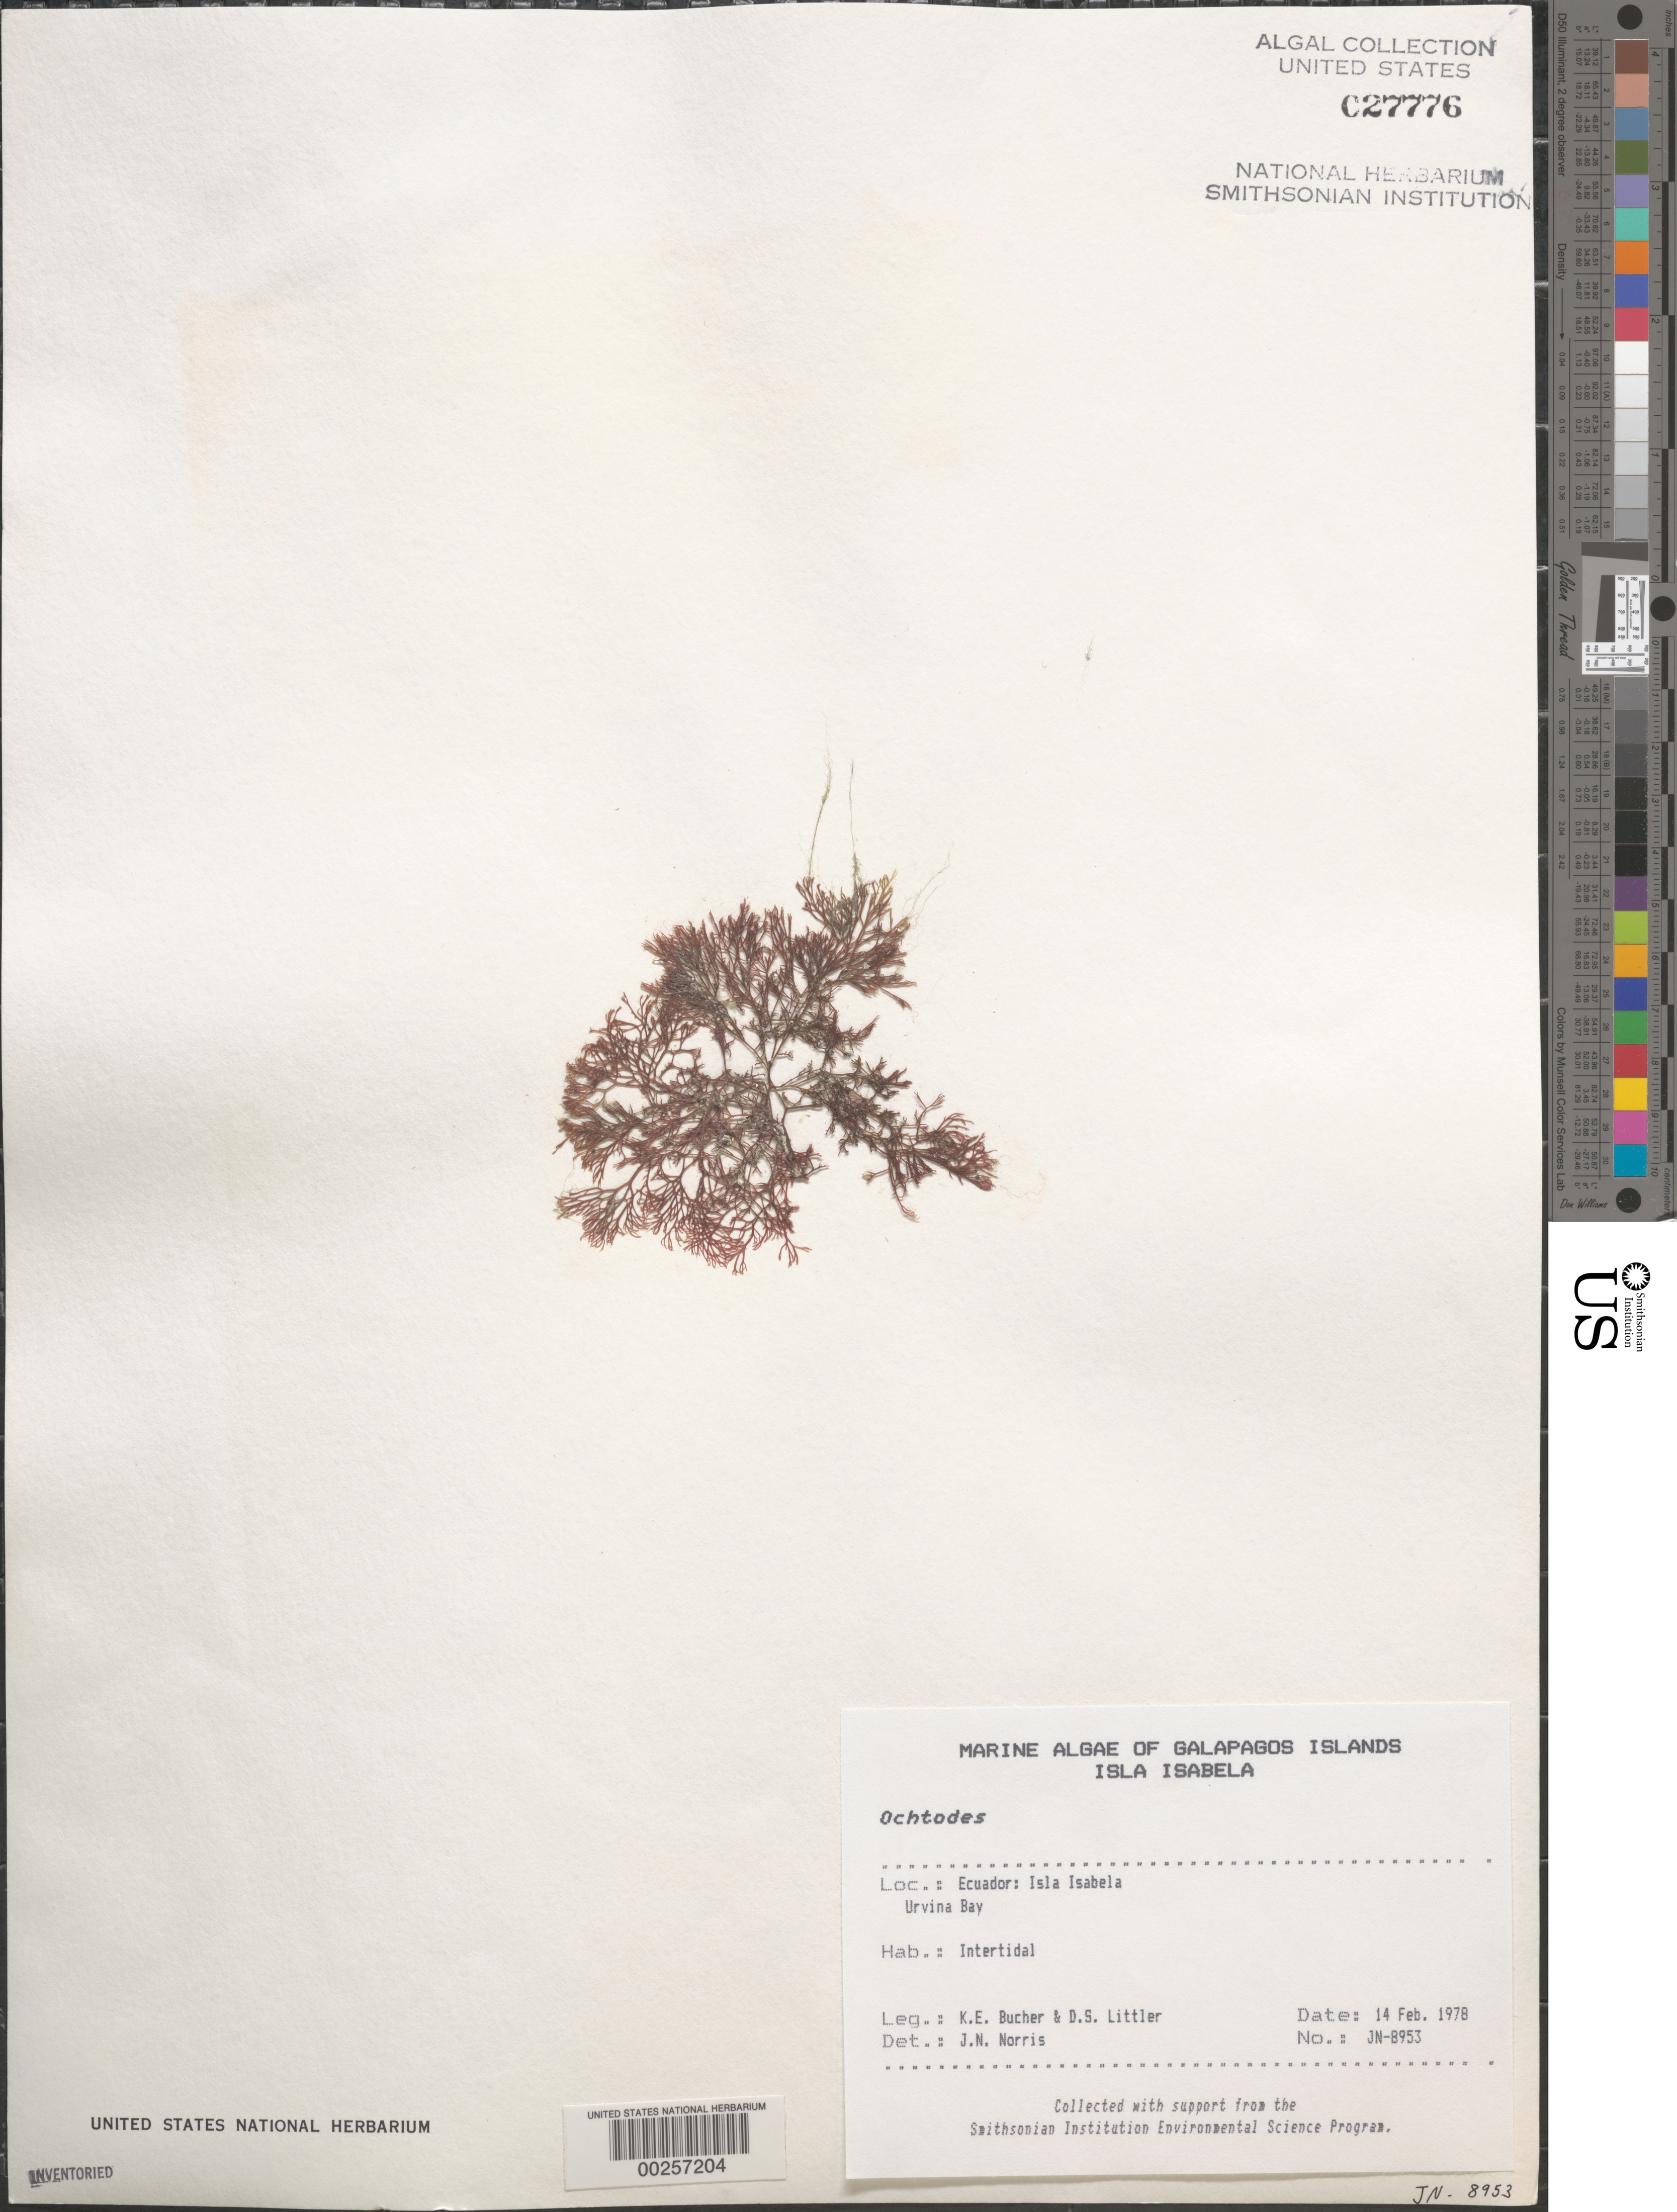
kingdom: Plantae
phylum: Rhodophyta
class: Florideophyceae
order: Gigartinales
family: Rhizophyllidaceae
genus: Ochtodes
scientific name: Ochtodes sp.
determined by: Norris, James N.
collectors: K. E. Bucher & D. S. Littler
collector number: Jn-8953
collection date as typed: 14 Feb 1978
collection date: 1978-02-14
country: Ecuador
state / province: Colón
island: Isabela [Albemarle]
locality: Urvina Bay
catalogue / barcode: US 27776